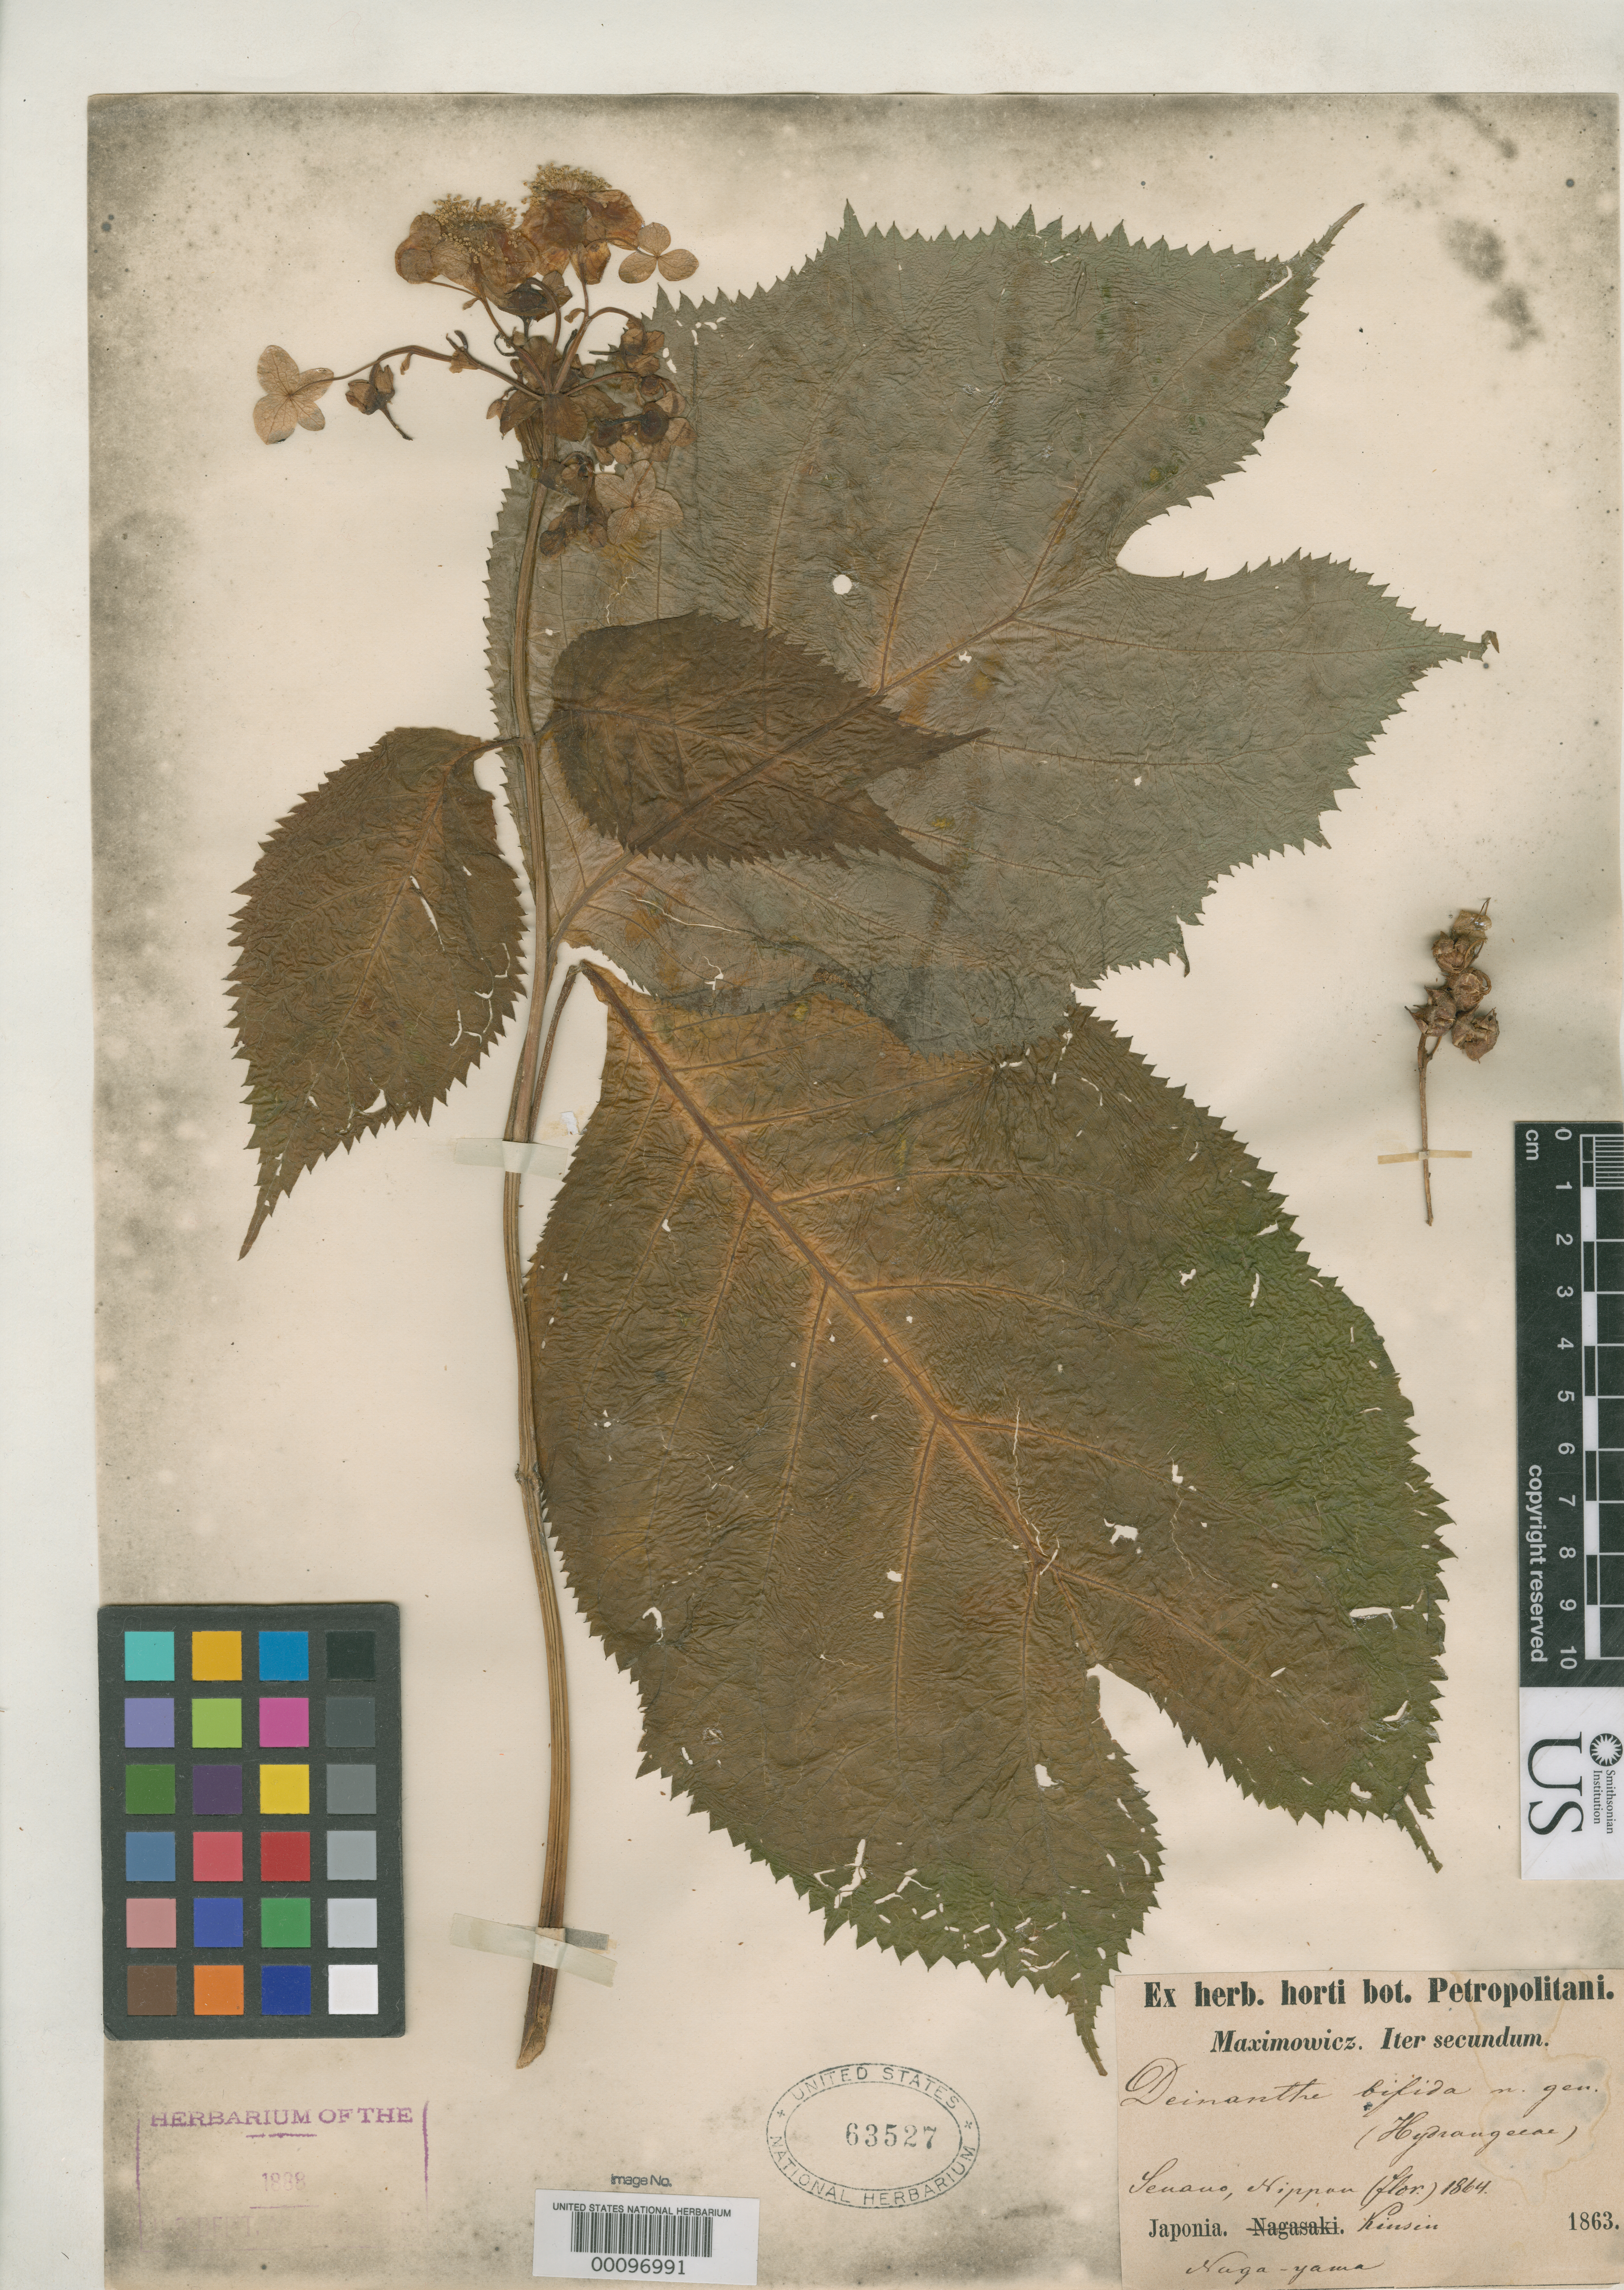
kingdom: Plantae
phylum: Tracheophyta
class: Magnoliopsida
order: Cornales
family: Hydrangeaceae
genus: Deinanthe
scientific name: Deinanthe bifida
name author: Maxim.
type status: Type Fragment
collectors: C. J. Maximowicz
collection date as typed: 1863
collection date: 1863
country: Japan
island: Kyushu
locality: Japonia. Nagasaki.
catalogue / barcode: US 63527